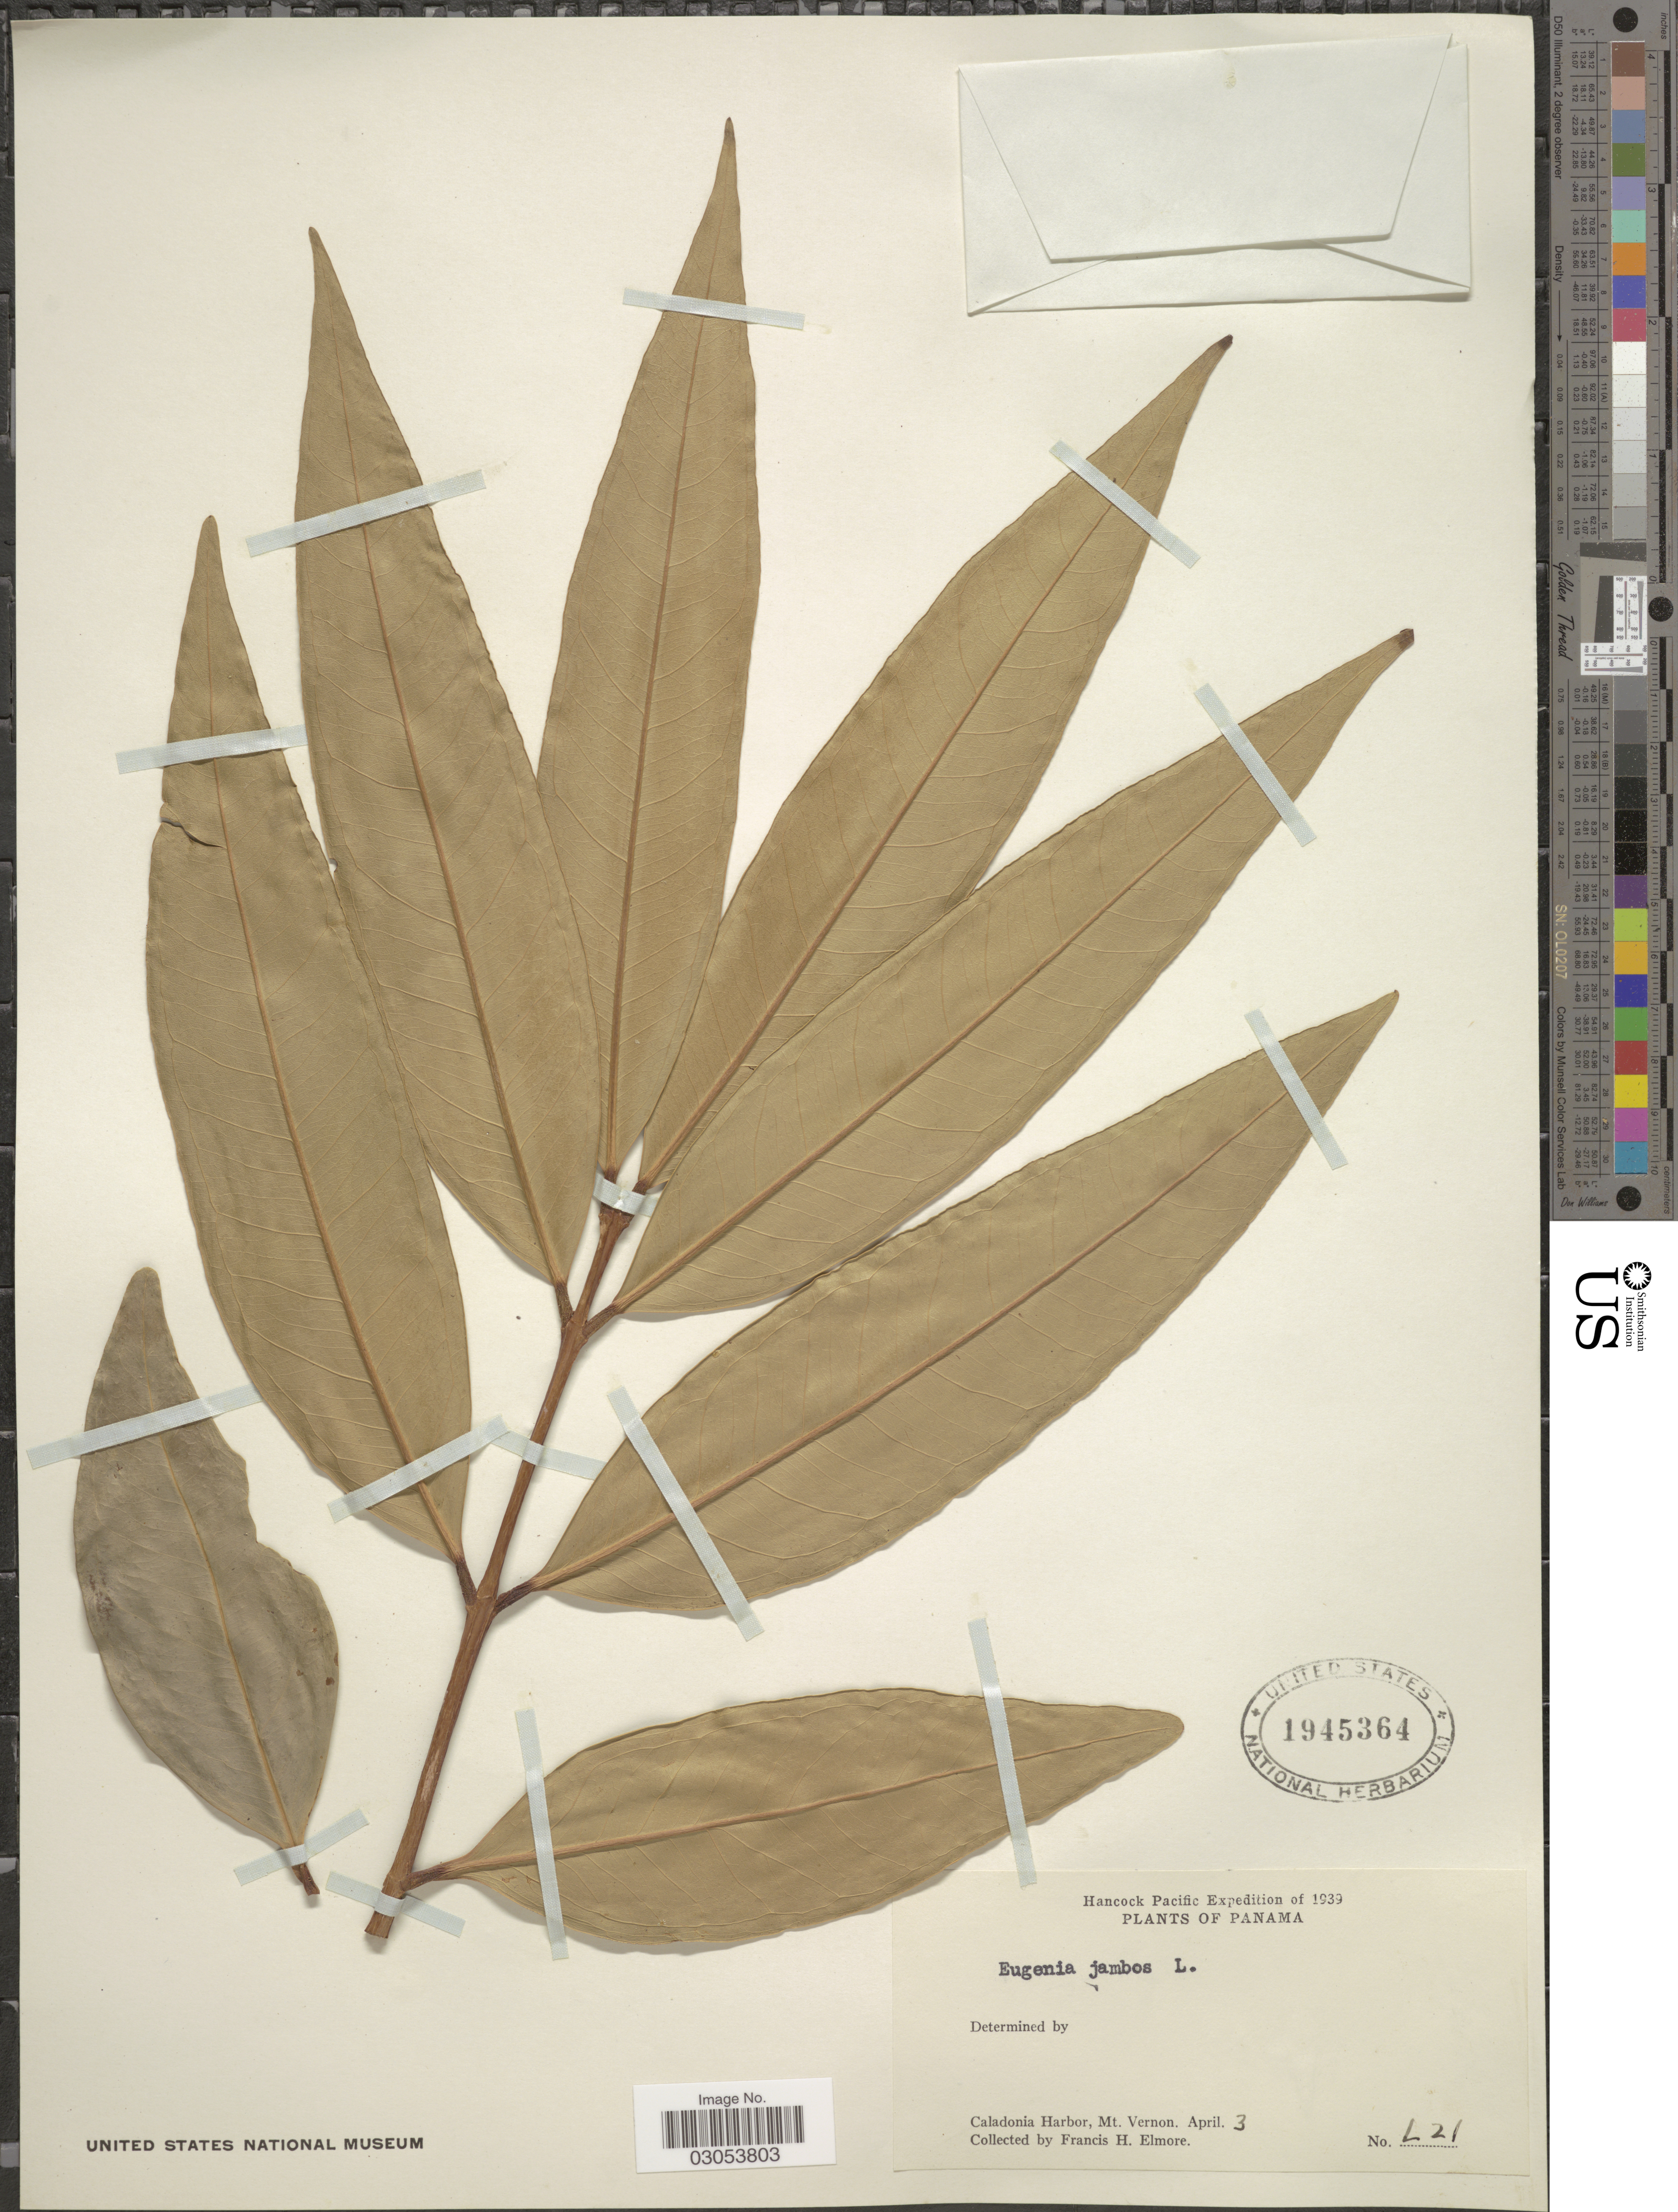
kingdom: Plantae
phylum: Tracheophyta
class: Magnoliopsida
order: Myrtales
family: Myrtaceae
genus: Syzygium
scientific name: Syzygium jambos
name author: (L.) Alston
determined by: Strong, Mark T., (BOT), Smithsonian Institution - National Museum of Natural History (UNITED STATES)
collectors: F. H. Elmore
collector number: L21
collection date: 1939-04-03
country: Panama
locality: Caladonia Harbor, Mt. Vernon.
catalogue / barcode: US 1945364